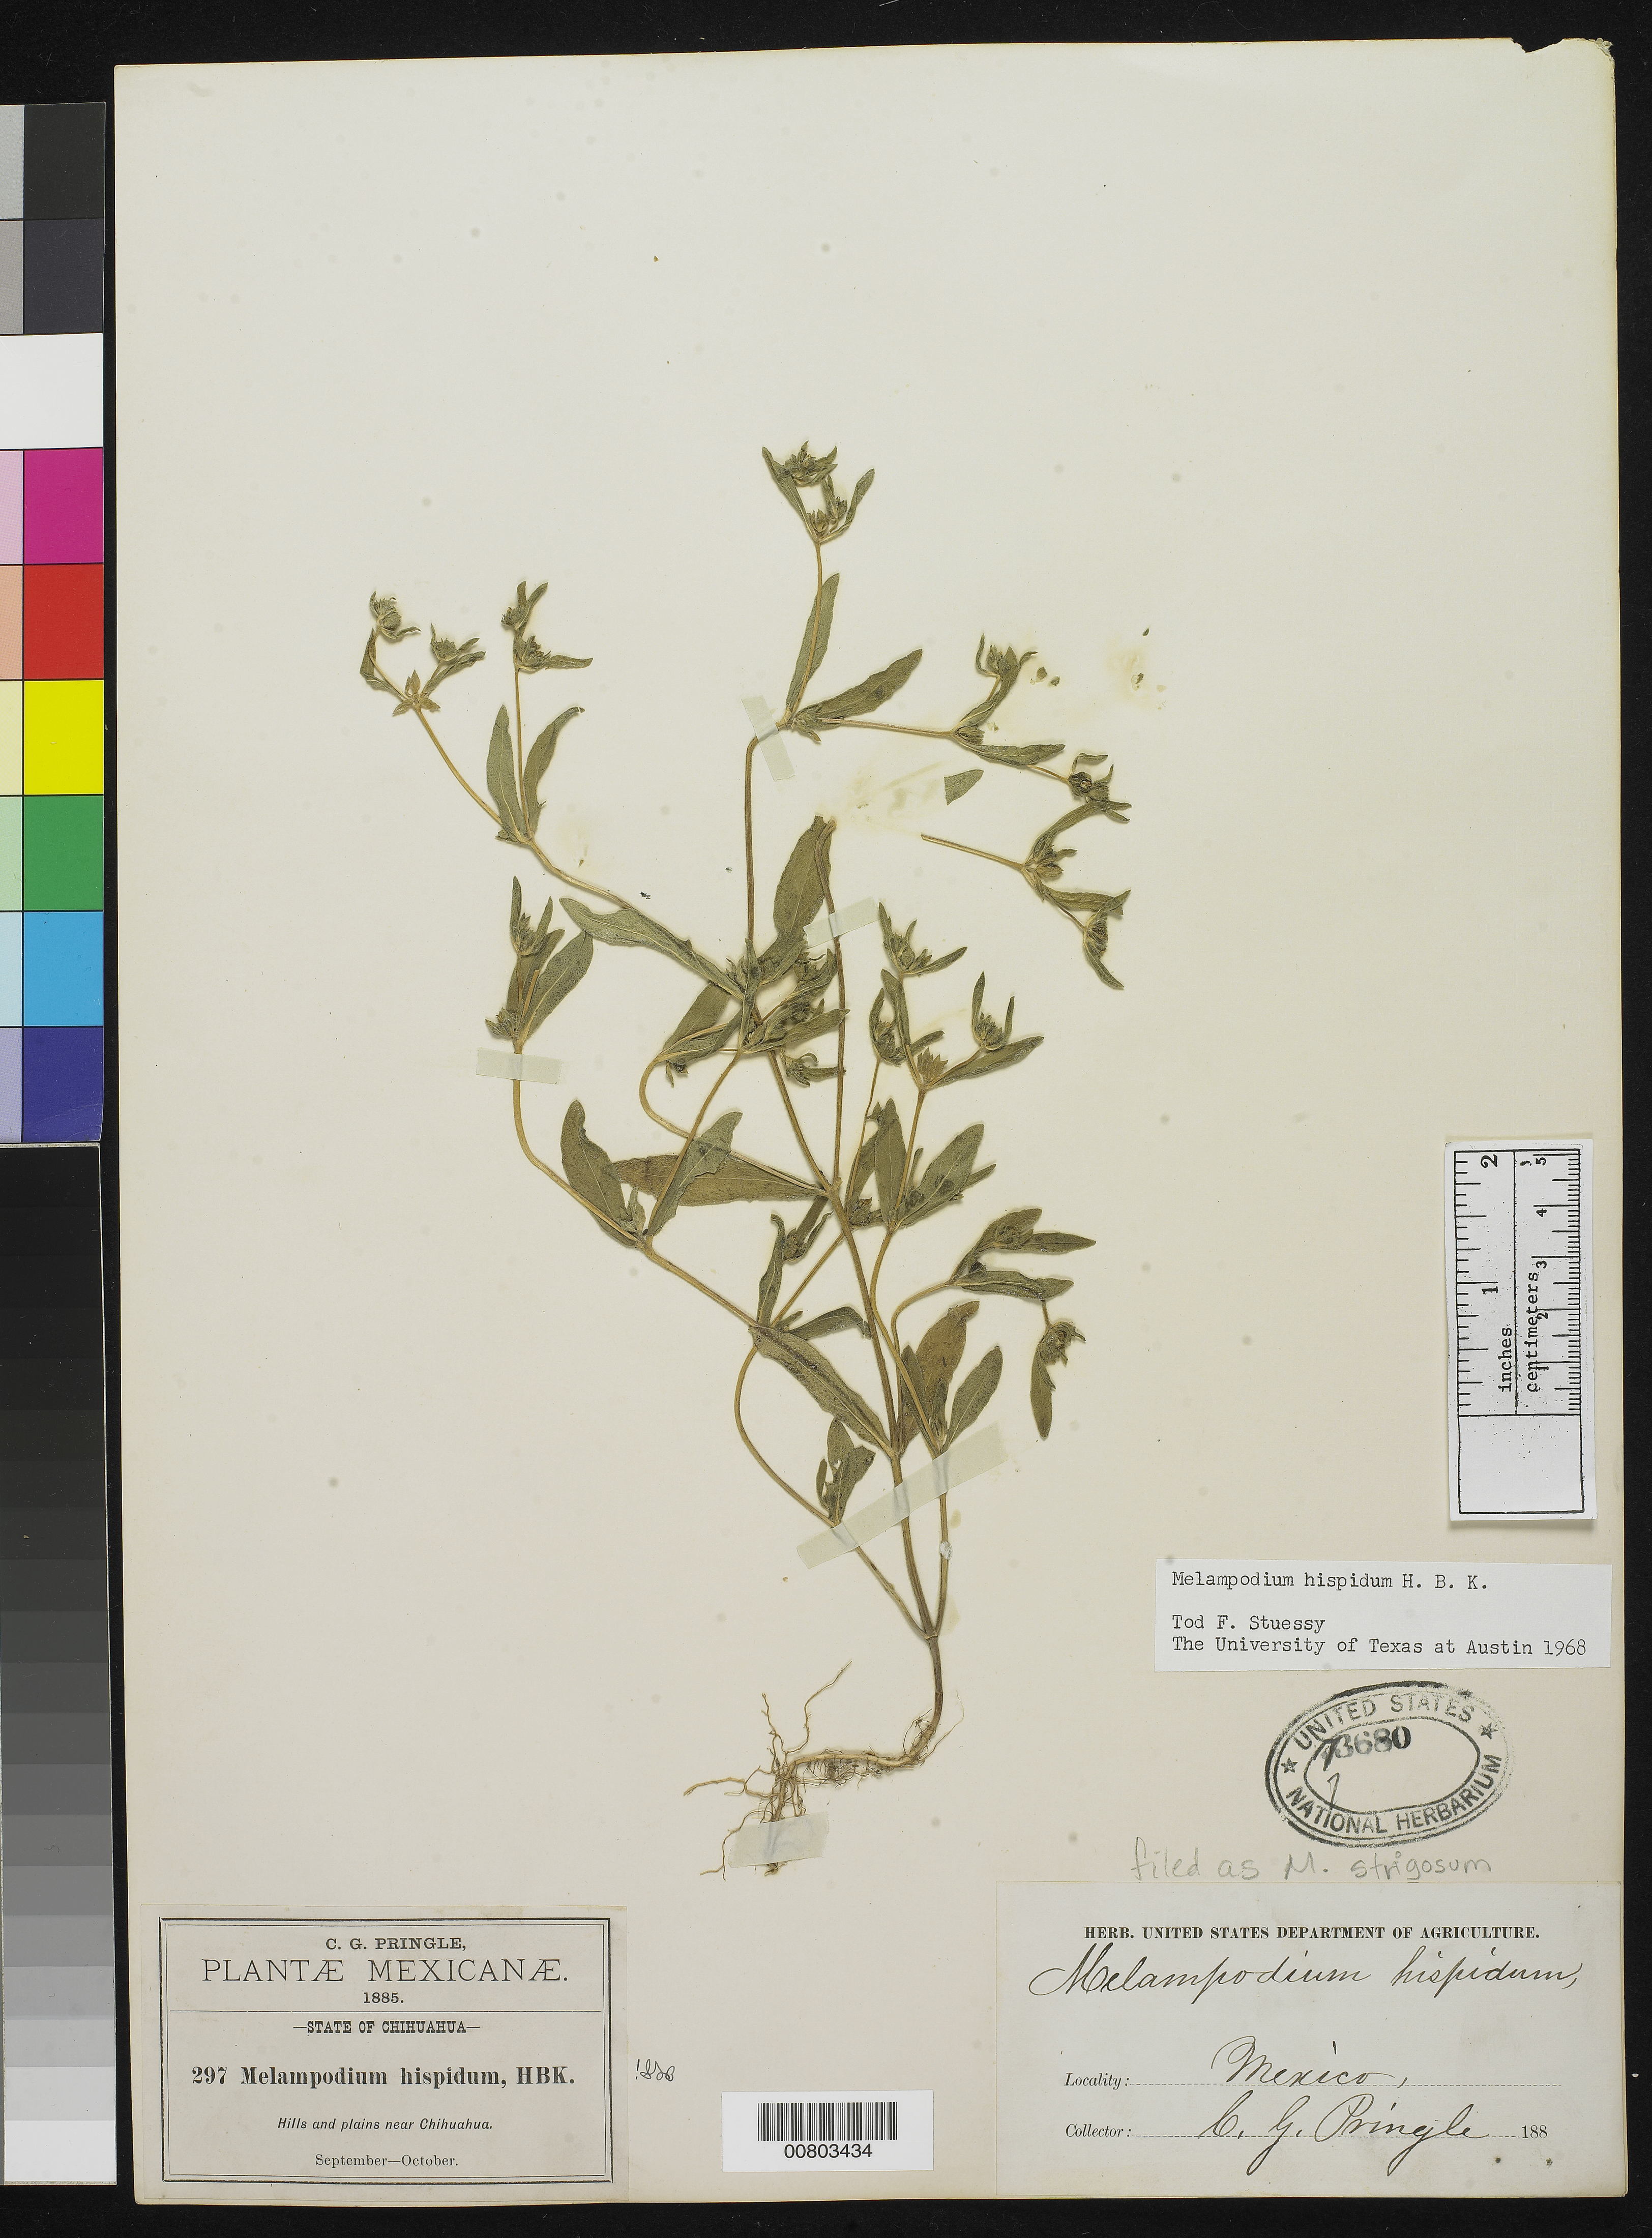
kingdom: Plantae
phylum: Tracheophyta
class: Magnoliopsida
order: Asterales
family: Asteraceae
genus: Melampodium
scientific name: Melampodium strigosum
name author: Stuessy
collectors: C. G. Pringle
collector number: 297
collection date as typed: Sep 1885 to -- Oct 1885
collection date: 1885-09/1885-10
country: Mexico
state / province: Chihuahua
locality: Hills and plains near Chihuahua.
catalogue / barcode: US 73680